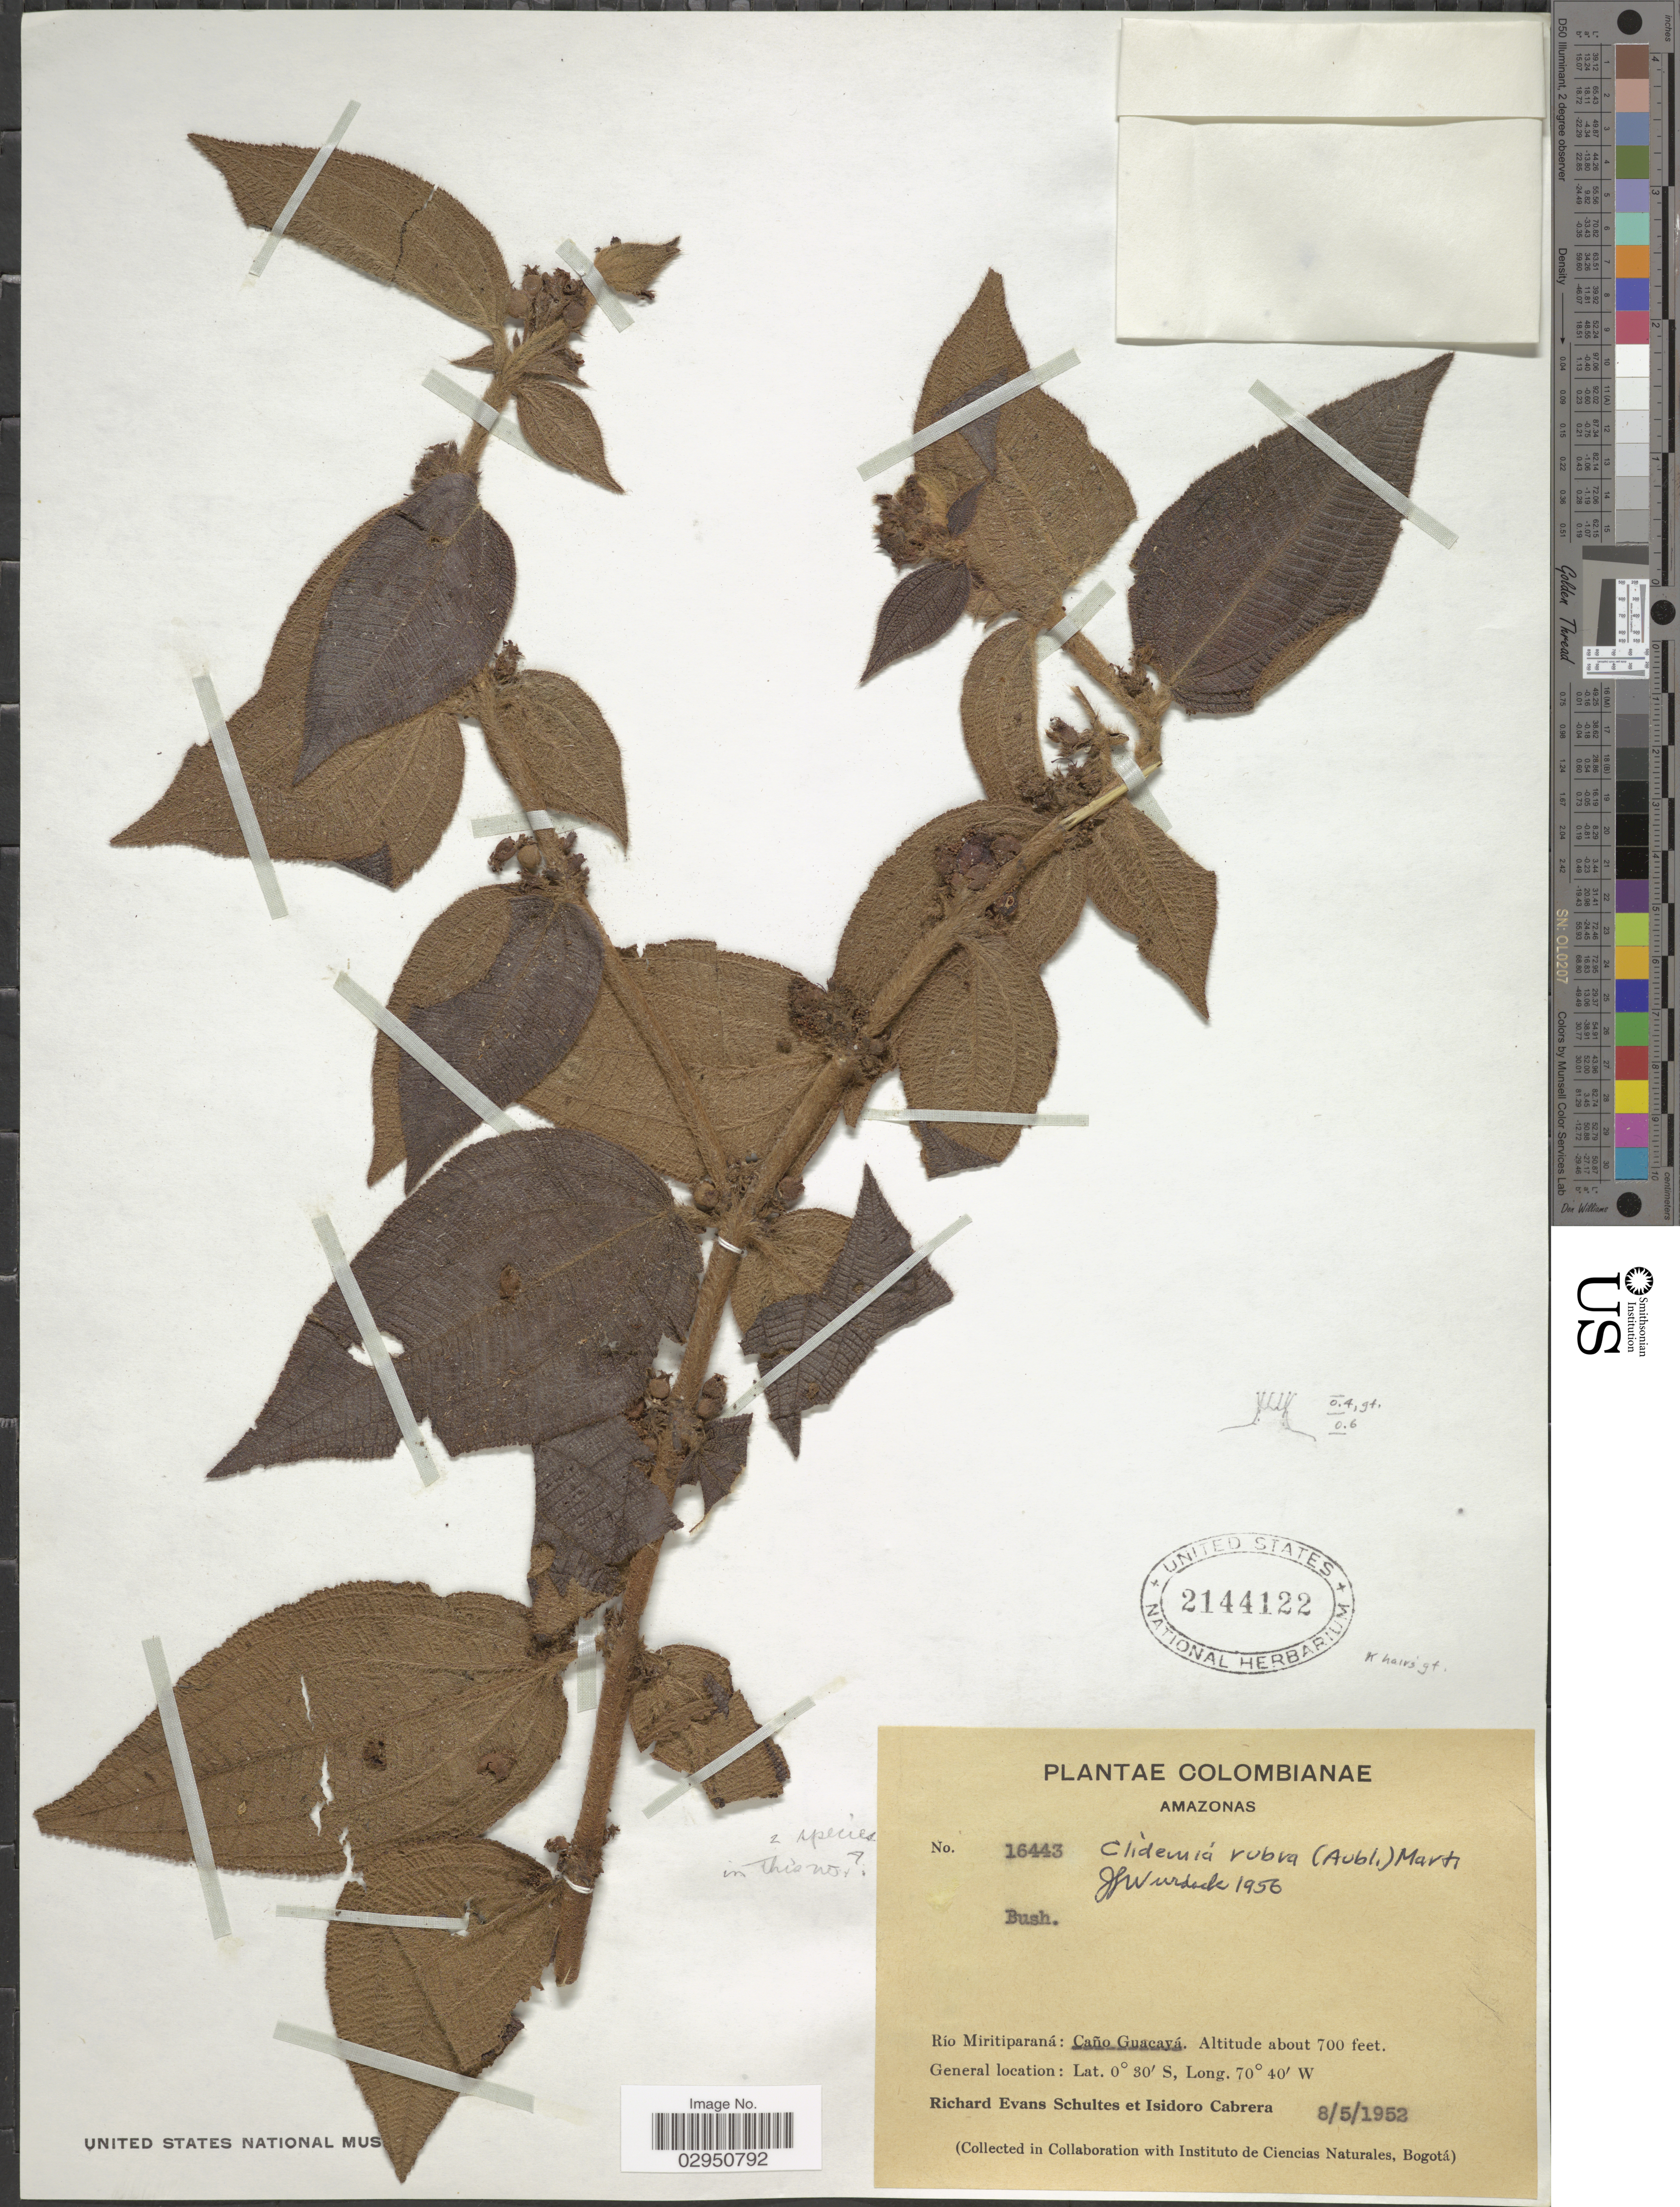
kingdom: Plantae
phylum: Tracheophyta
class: Magnoliopsida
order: Myrtales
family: Melastomataceae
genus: Clidemia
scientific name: Clidemia rubra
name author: (Aubl.) Mart.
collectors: R. E. Schultes & I. Cabrera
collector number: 16443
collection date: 1952-05-08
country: Colombia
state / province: Amazônas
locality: Río Miritiparaná: Caño Guacayá.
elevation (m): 213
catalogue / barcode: US 2144122